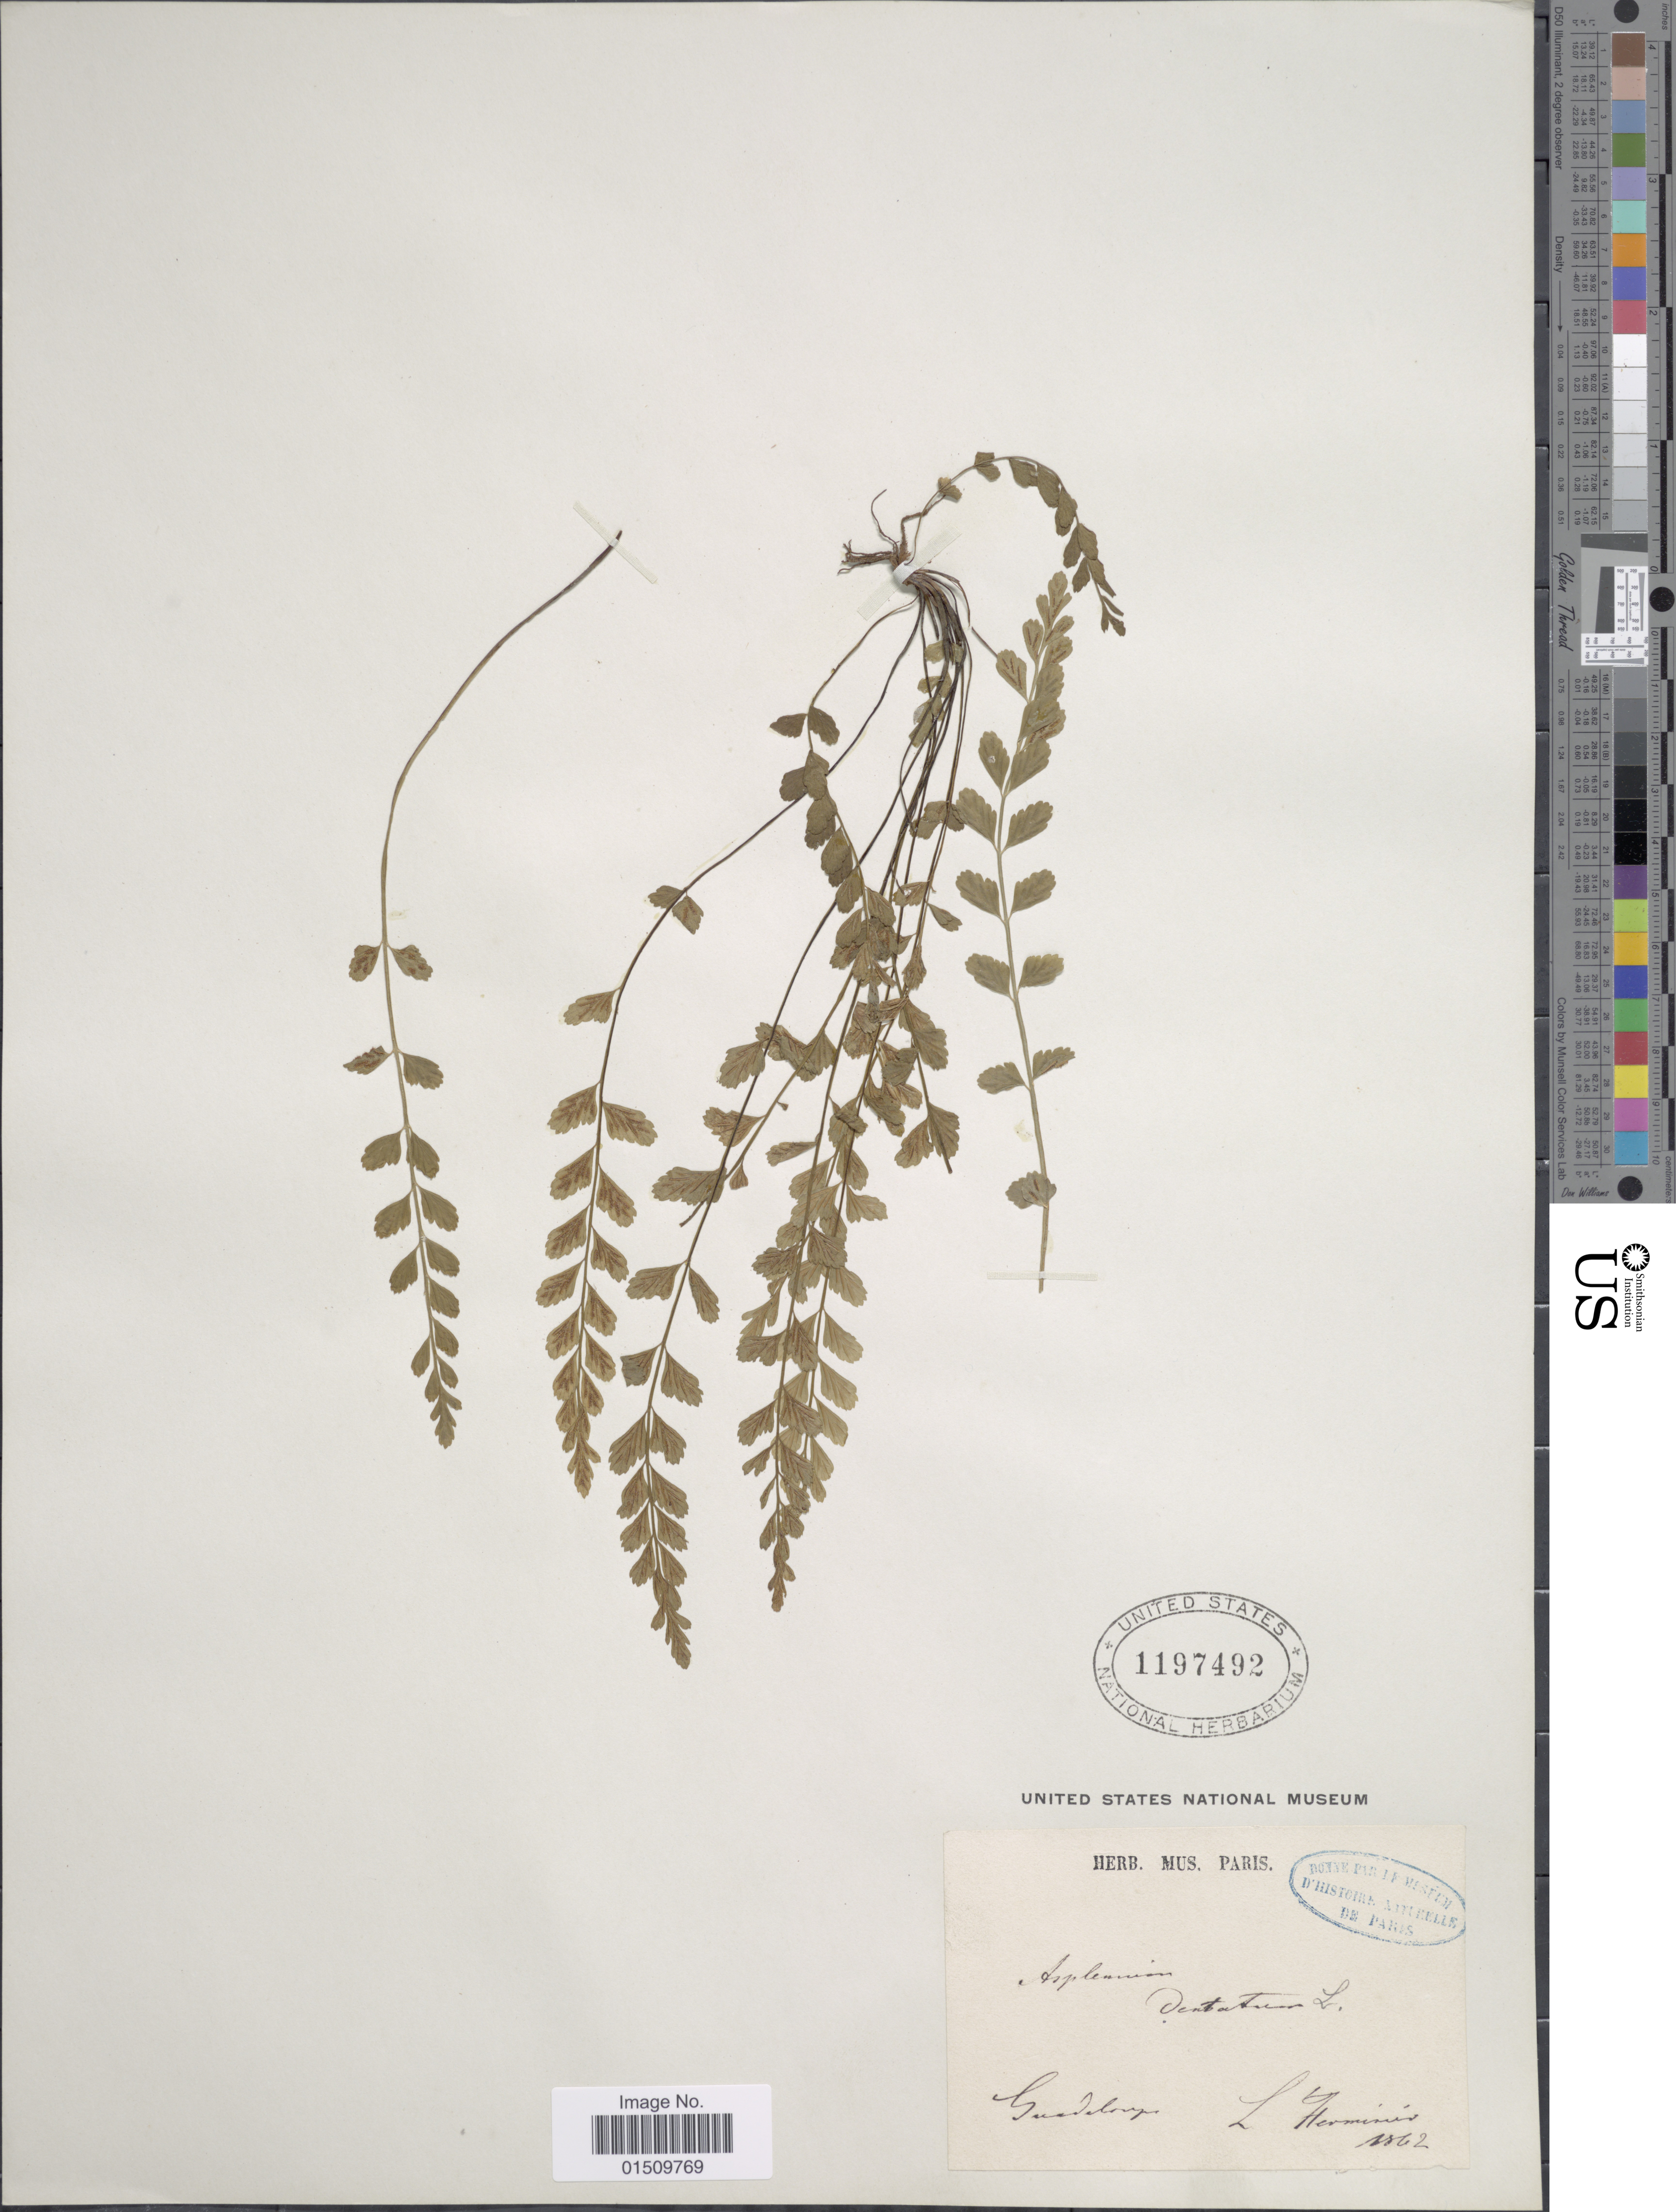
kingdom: Plantae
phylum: Tracheophyta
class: Polypodiopsida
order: Polypodiales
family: Aspleniaceae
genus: Asplenium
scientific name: Asplenium trichomanes-dentatum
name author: L.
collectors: F. L'Herminier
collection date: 1862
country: Guadeloupe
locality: Guadelope.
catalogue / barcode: US 1197492